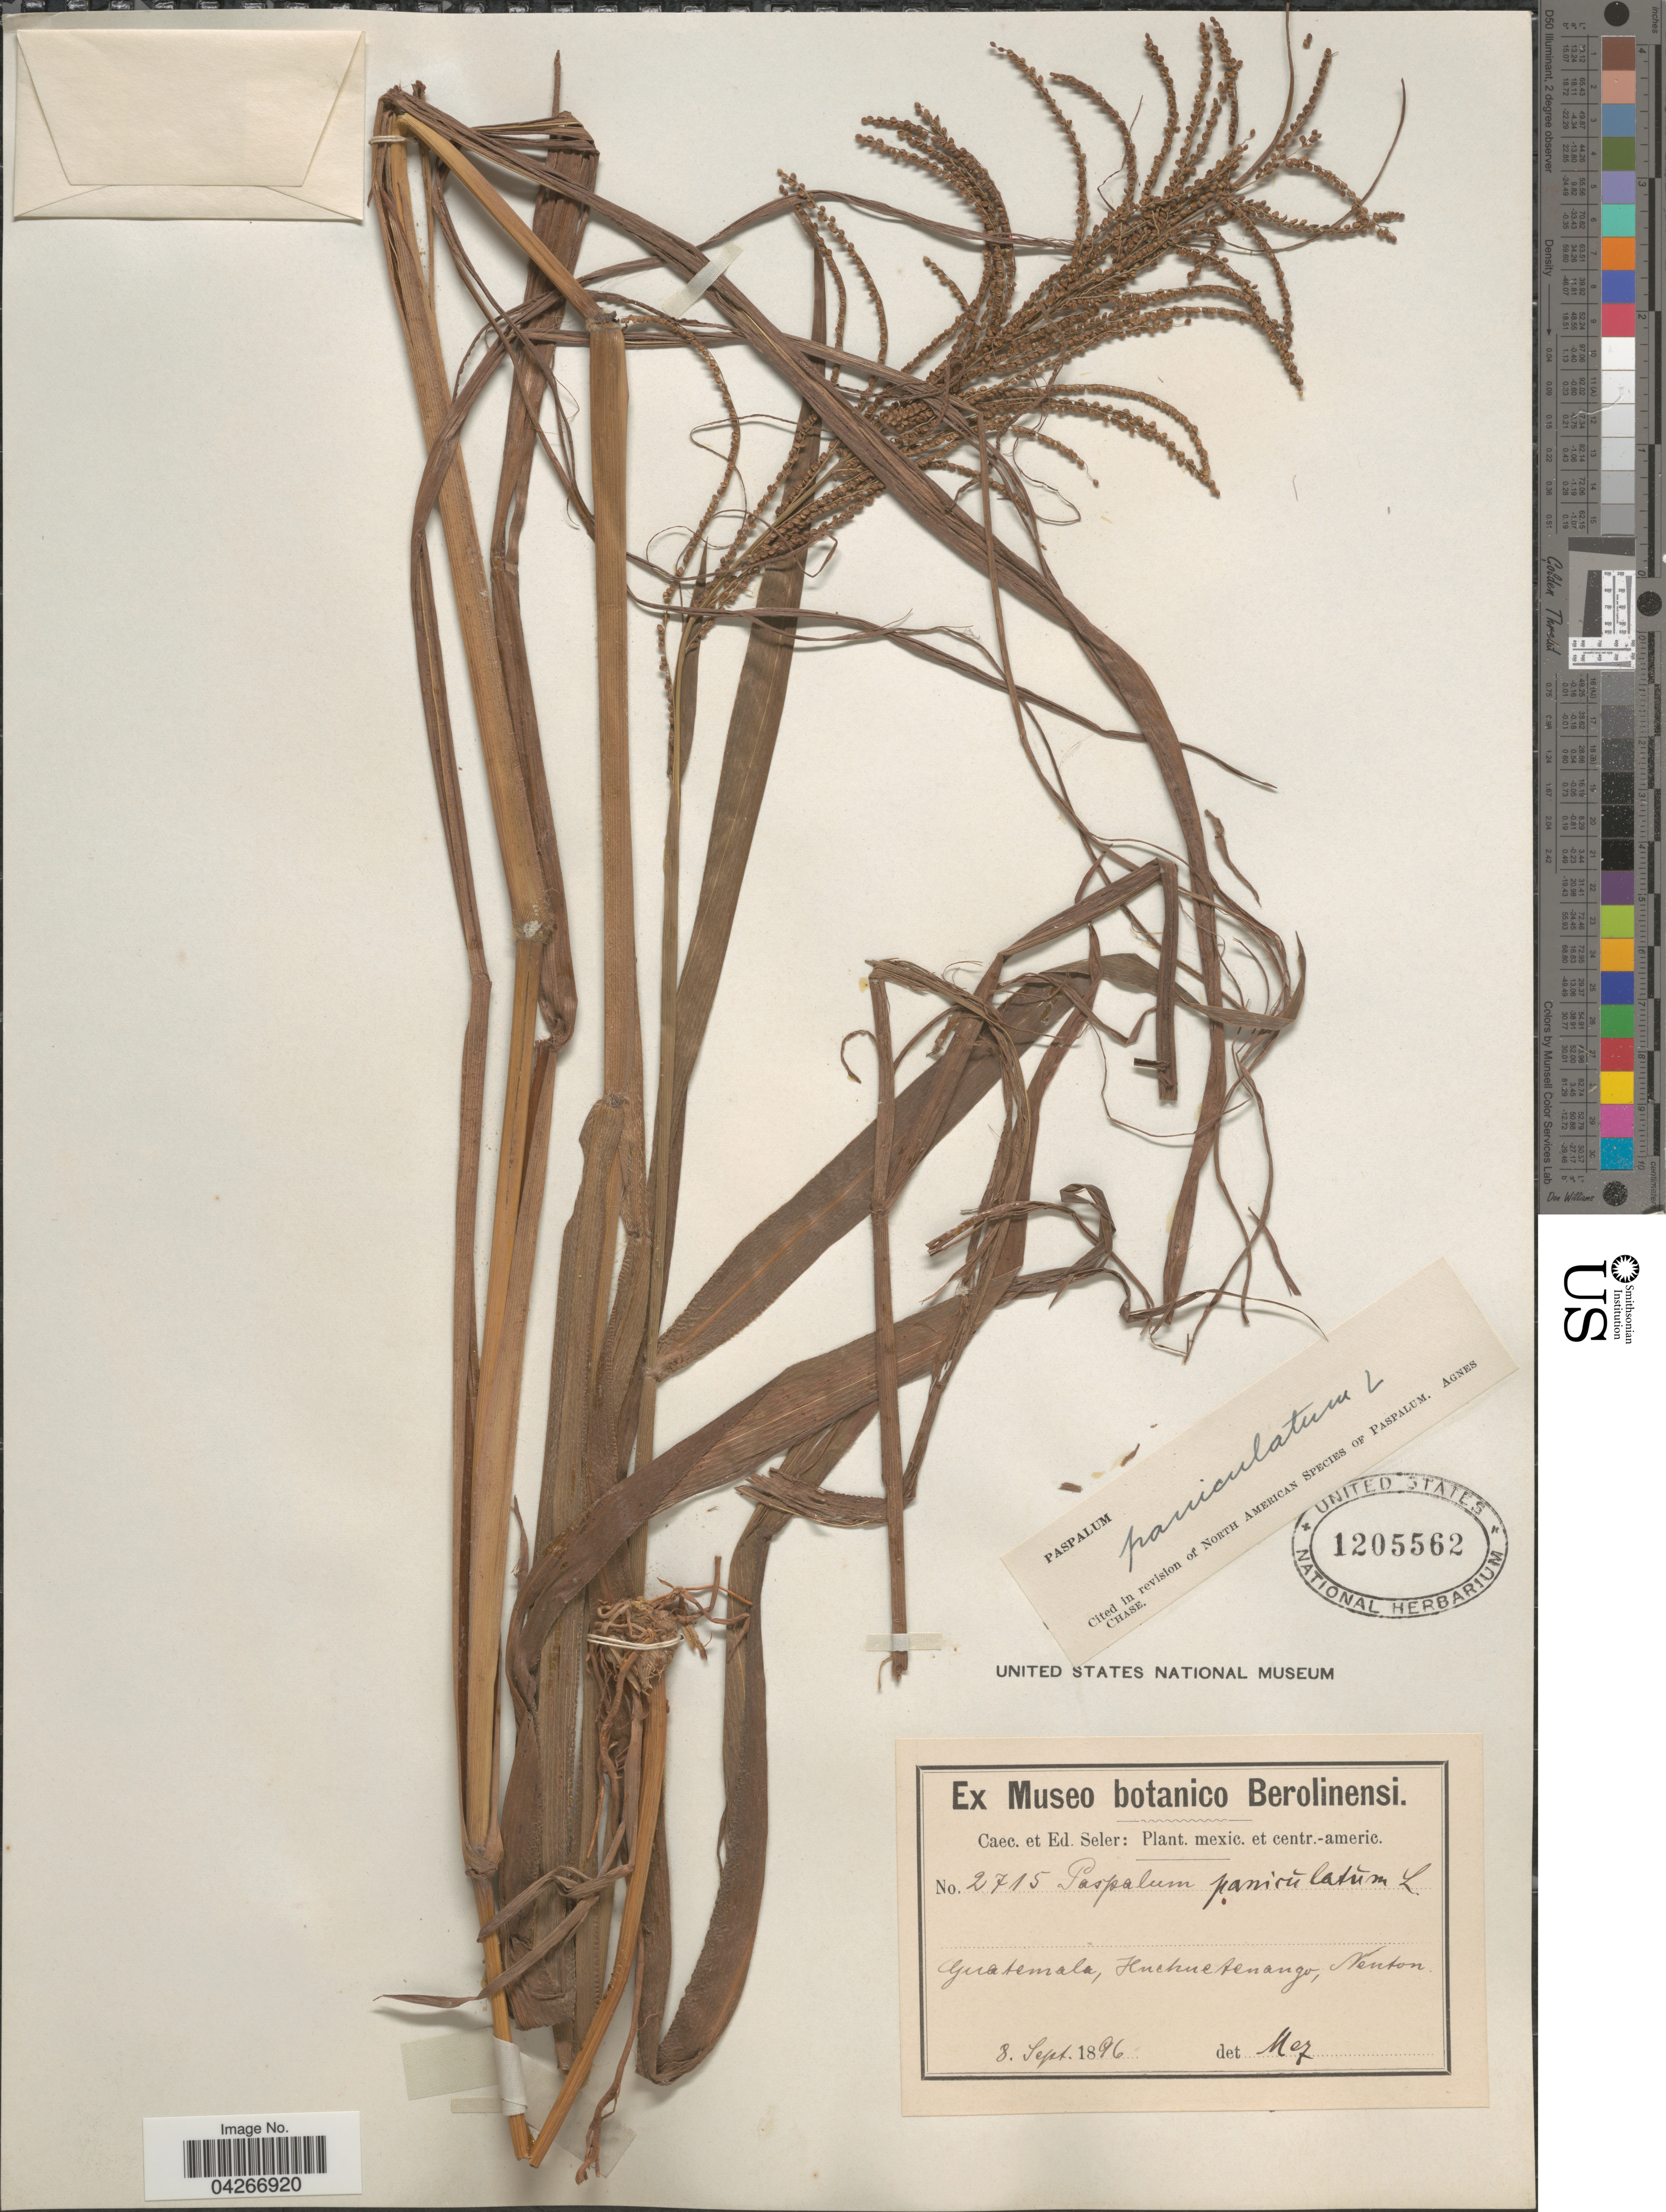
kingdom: Plantae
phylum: Tracheophyta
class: Liliopsida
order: Poales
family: Poaceae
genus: Paspalum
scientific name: Paspalum paniculatum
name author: L.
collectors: C. Seler & E. G. Seler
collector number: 2715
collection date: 1896-09-08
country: Guatemala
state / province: Huehuetenango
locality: Nenton.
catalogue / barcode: US 1205562